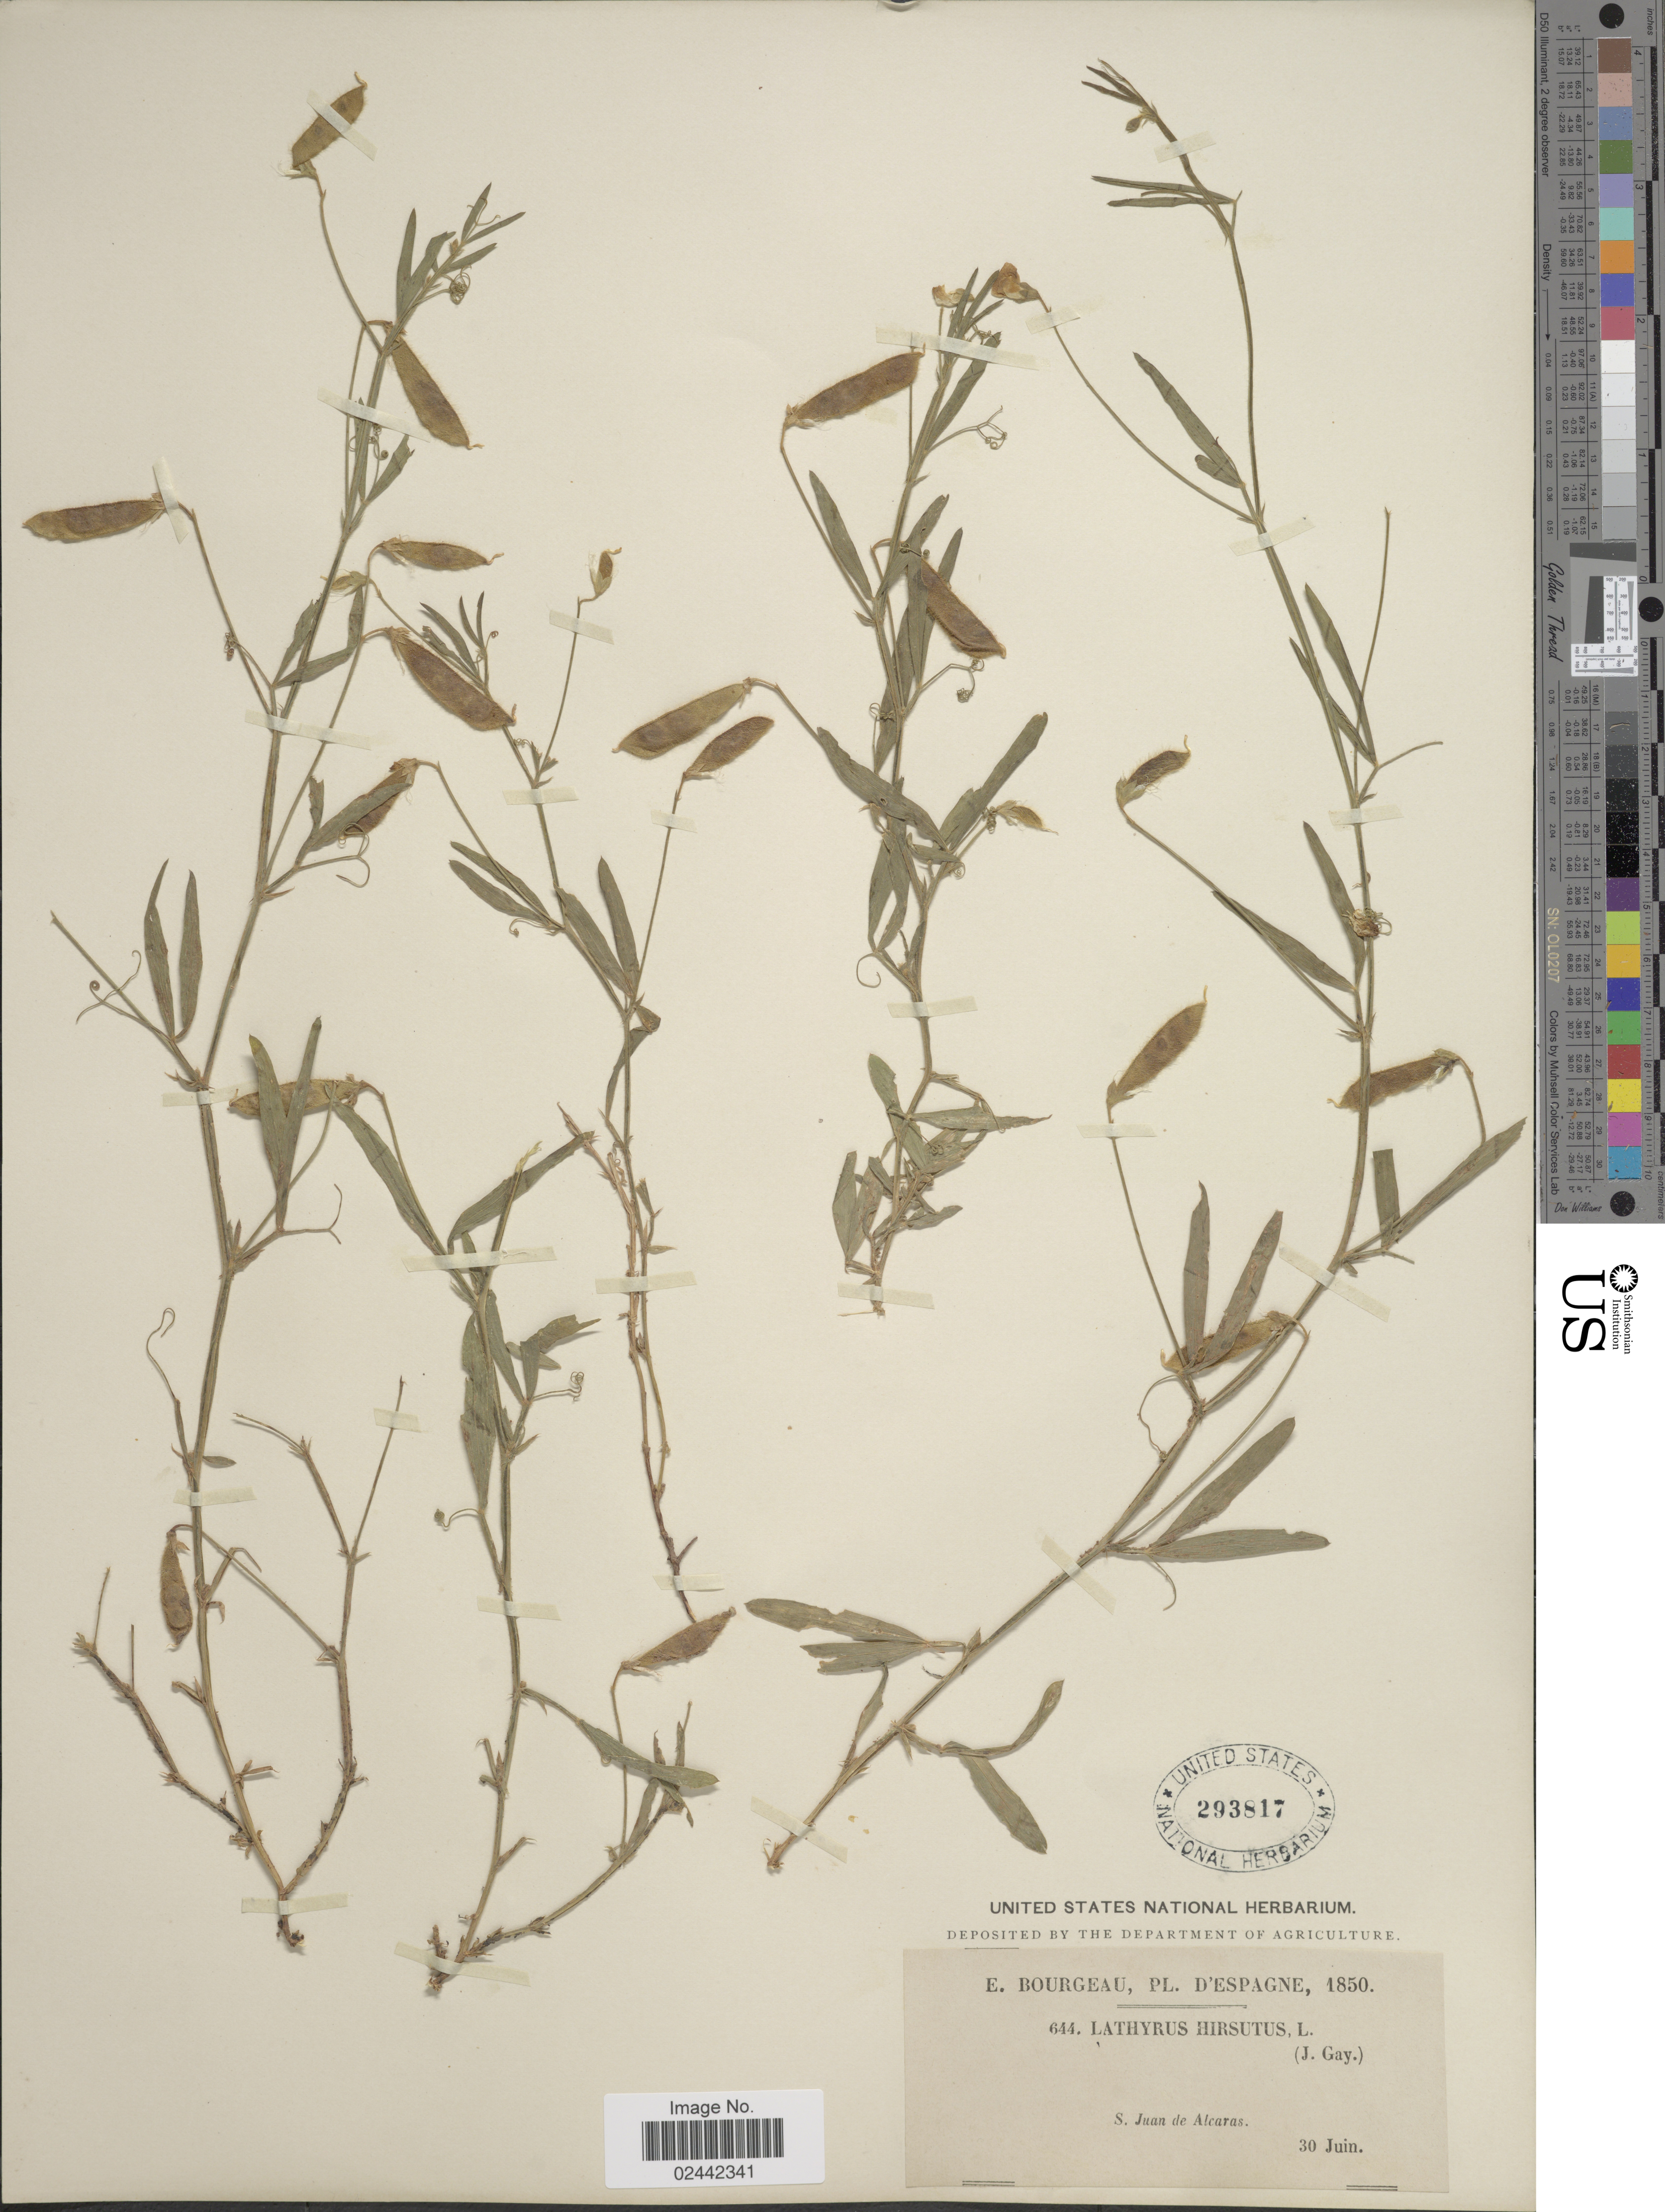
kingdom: Plantae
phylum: Tracheophyta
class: Magnoliopsida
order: Fabales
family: Fabaceae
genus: Lathyrus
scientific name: Lathyrus hirsutus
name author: L.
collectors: E. Bourgeau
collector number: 644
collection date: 1850-06-30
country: Spain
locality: S. Juan de Alcaras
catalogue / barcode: US 293817